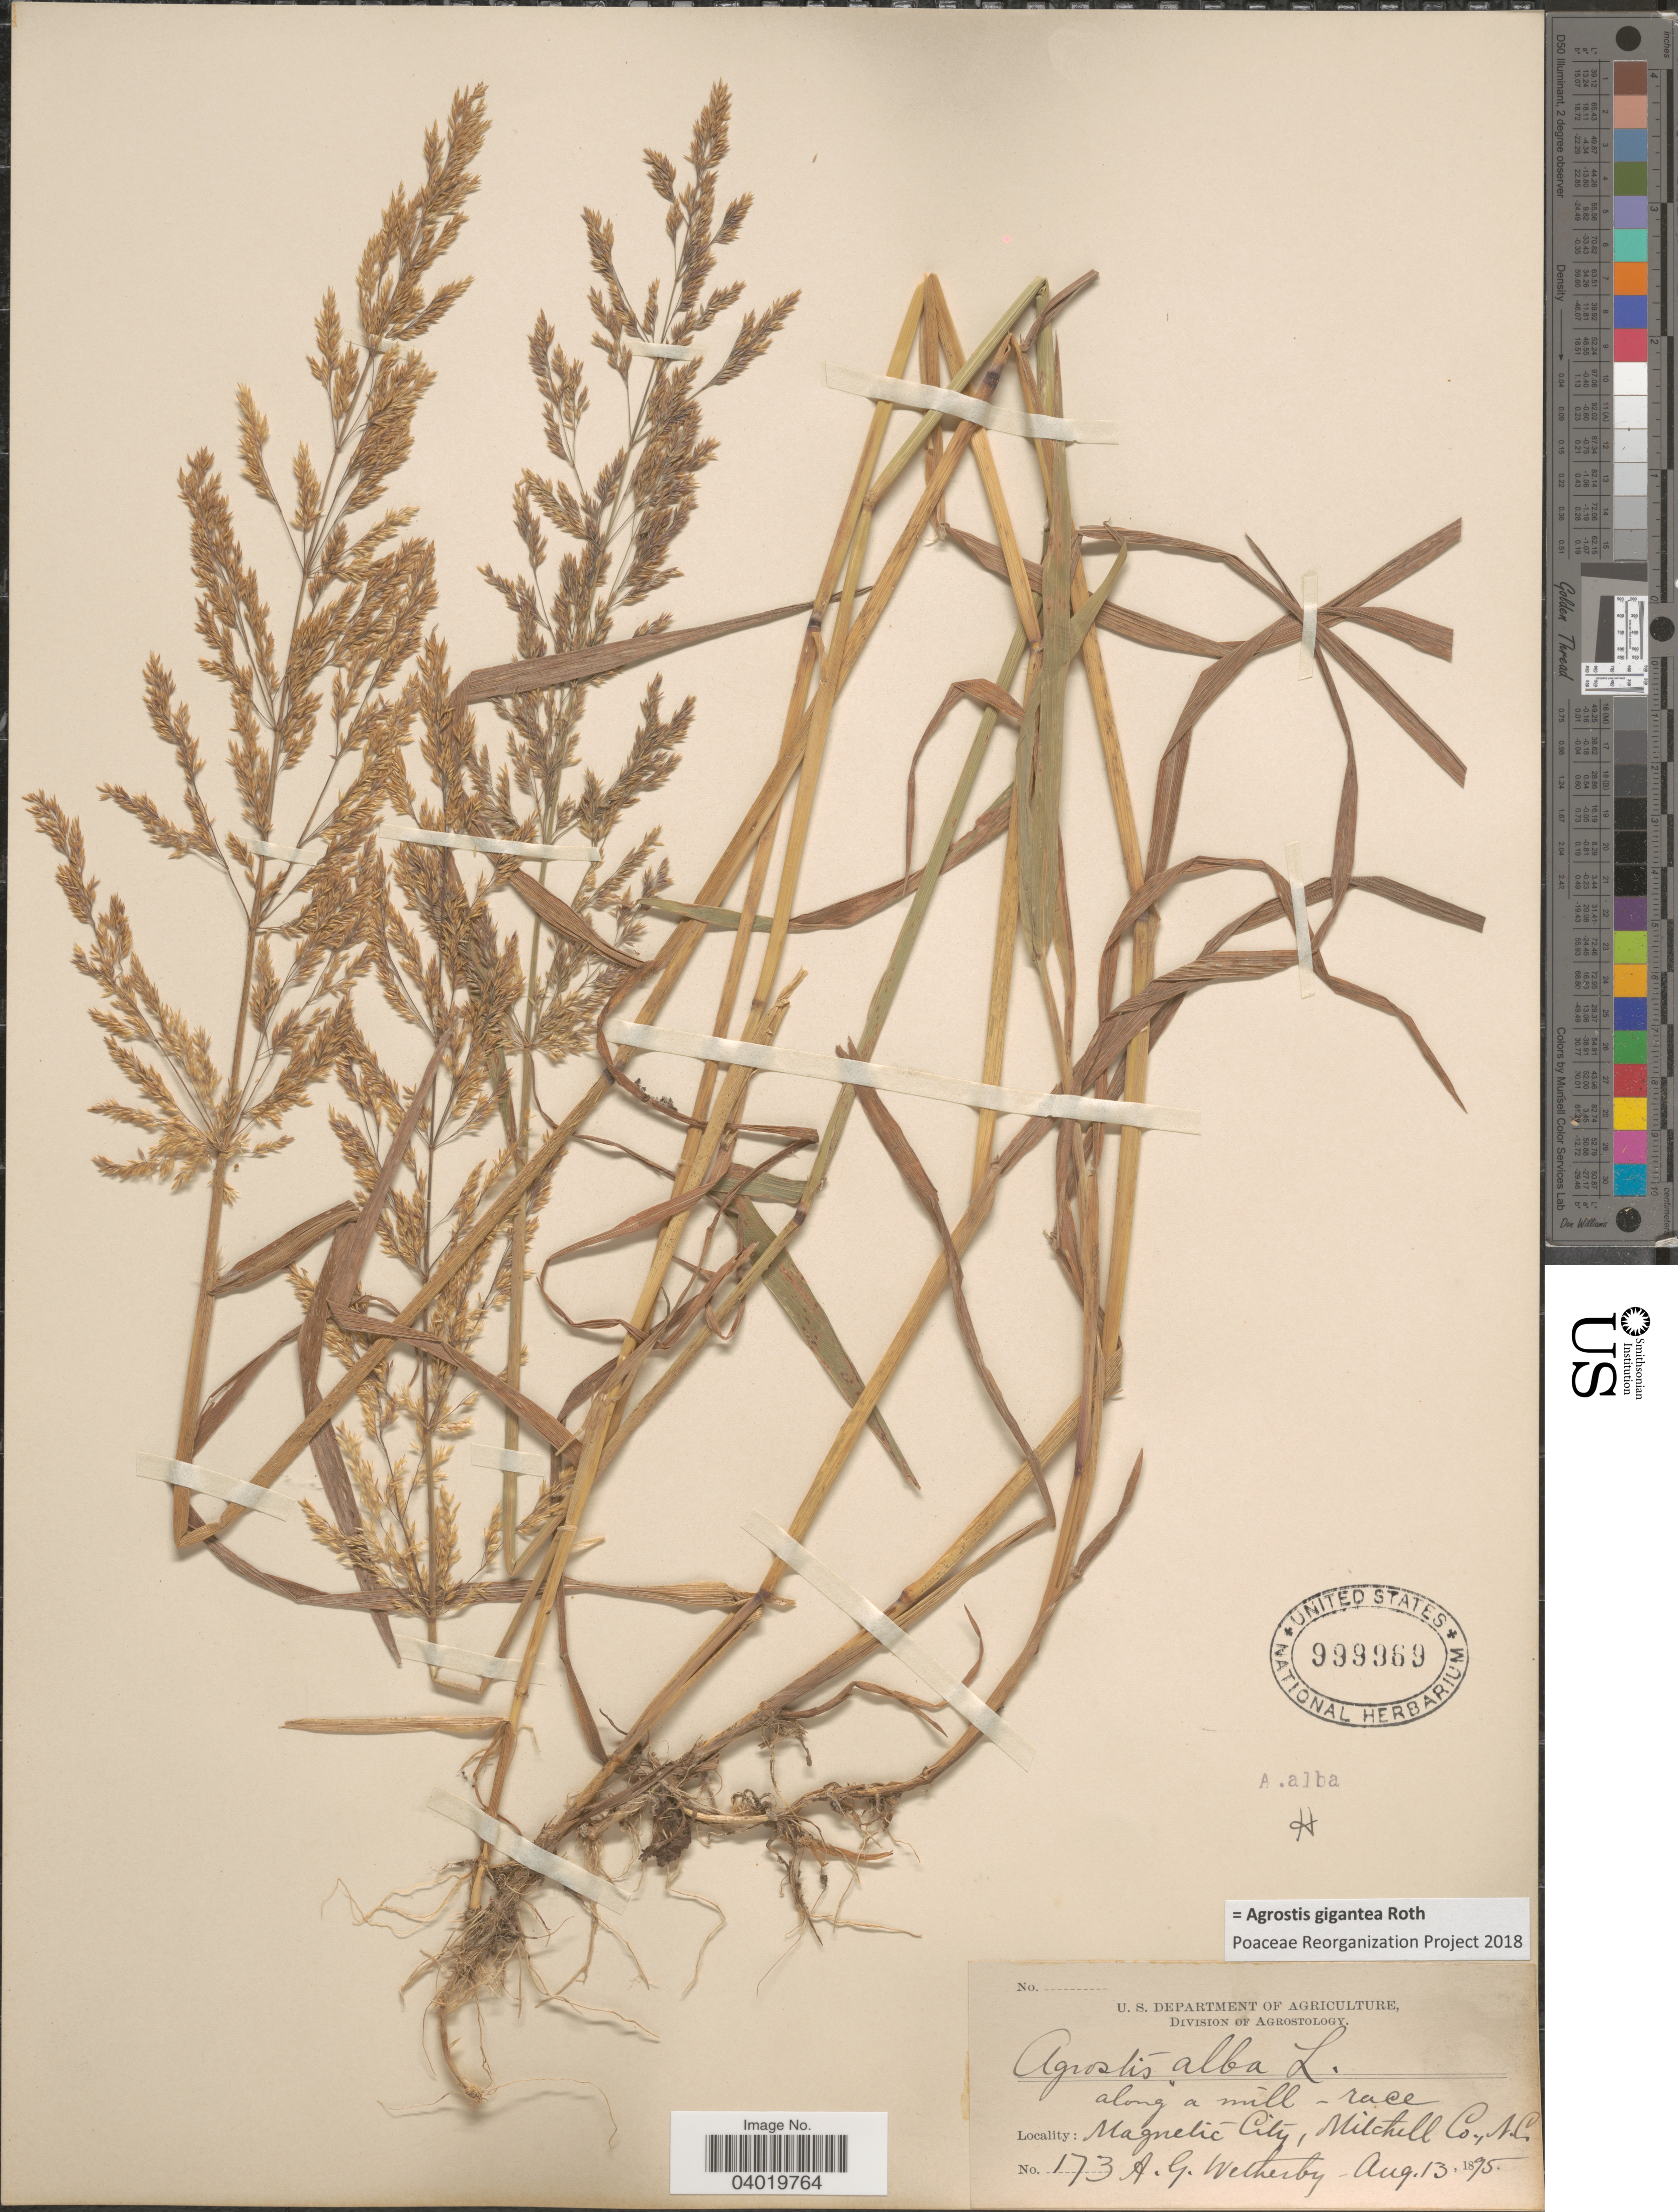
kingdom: Plantae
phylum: Tracheophyta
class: Liliopsida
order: Poales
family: Poaceae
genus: Agrostis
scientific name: Agrostis gigantea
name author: Roth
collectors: A. Wetherby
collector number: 173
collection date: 1895-08-13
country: United States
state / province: North Carolina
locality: Magnetic City, Mitchell Co.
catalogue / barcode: US 999969